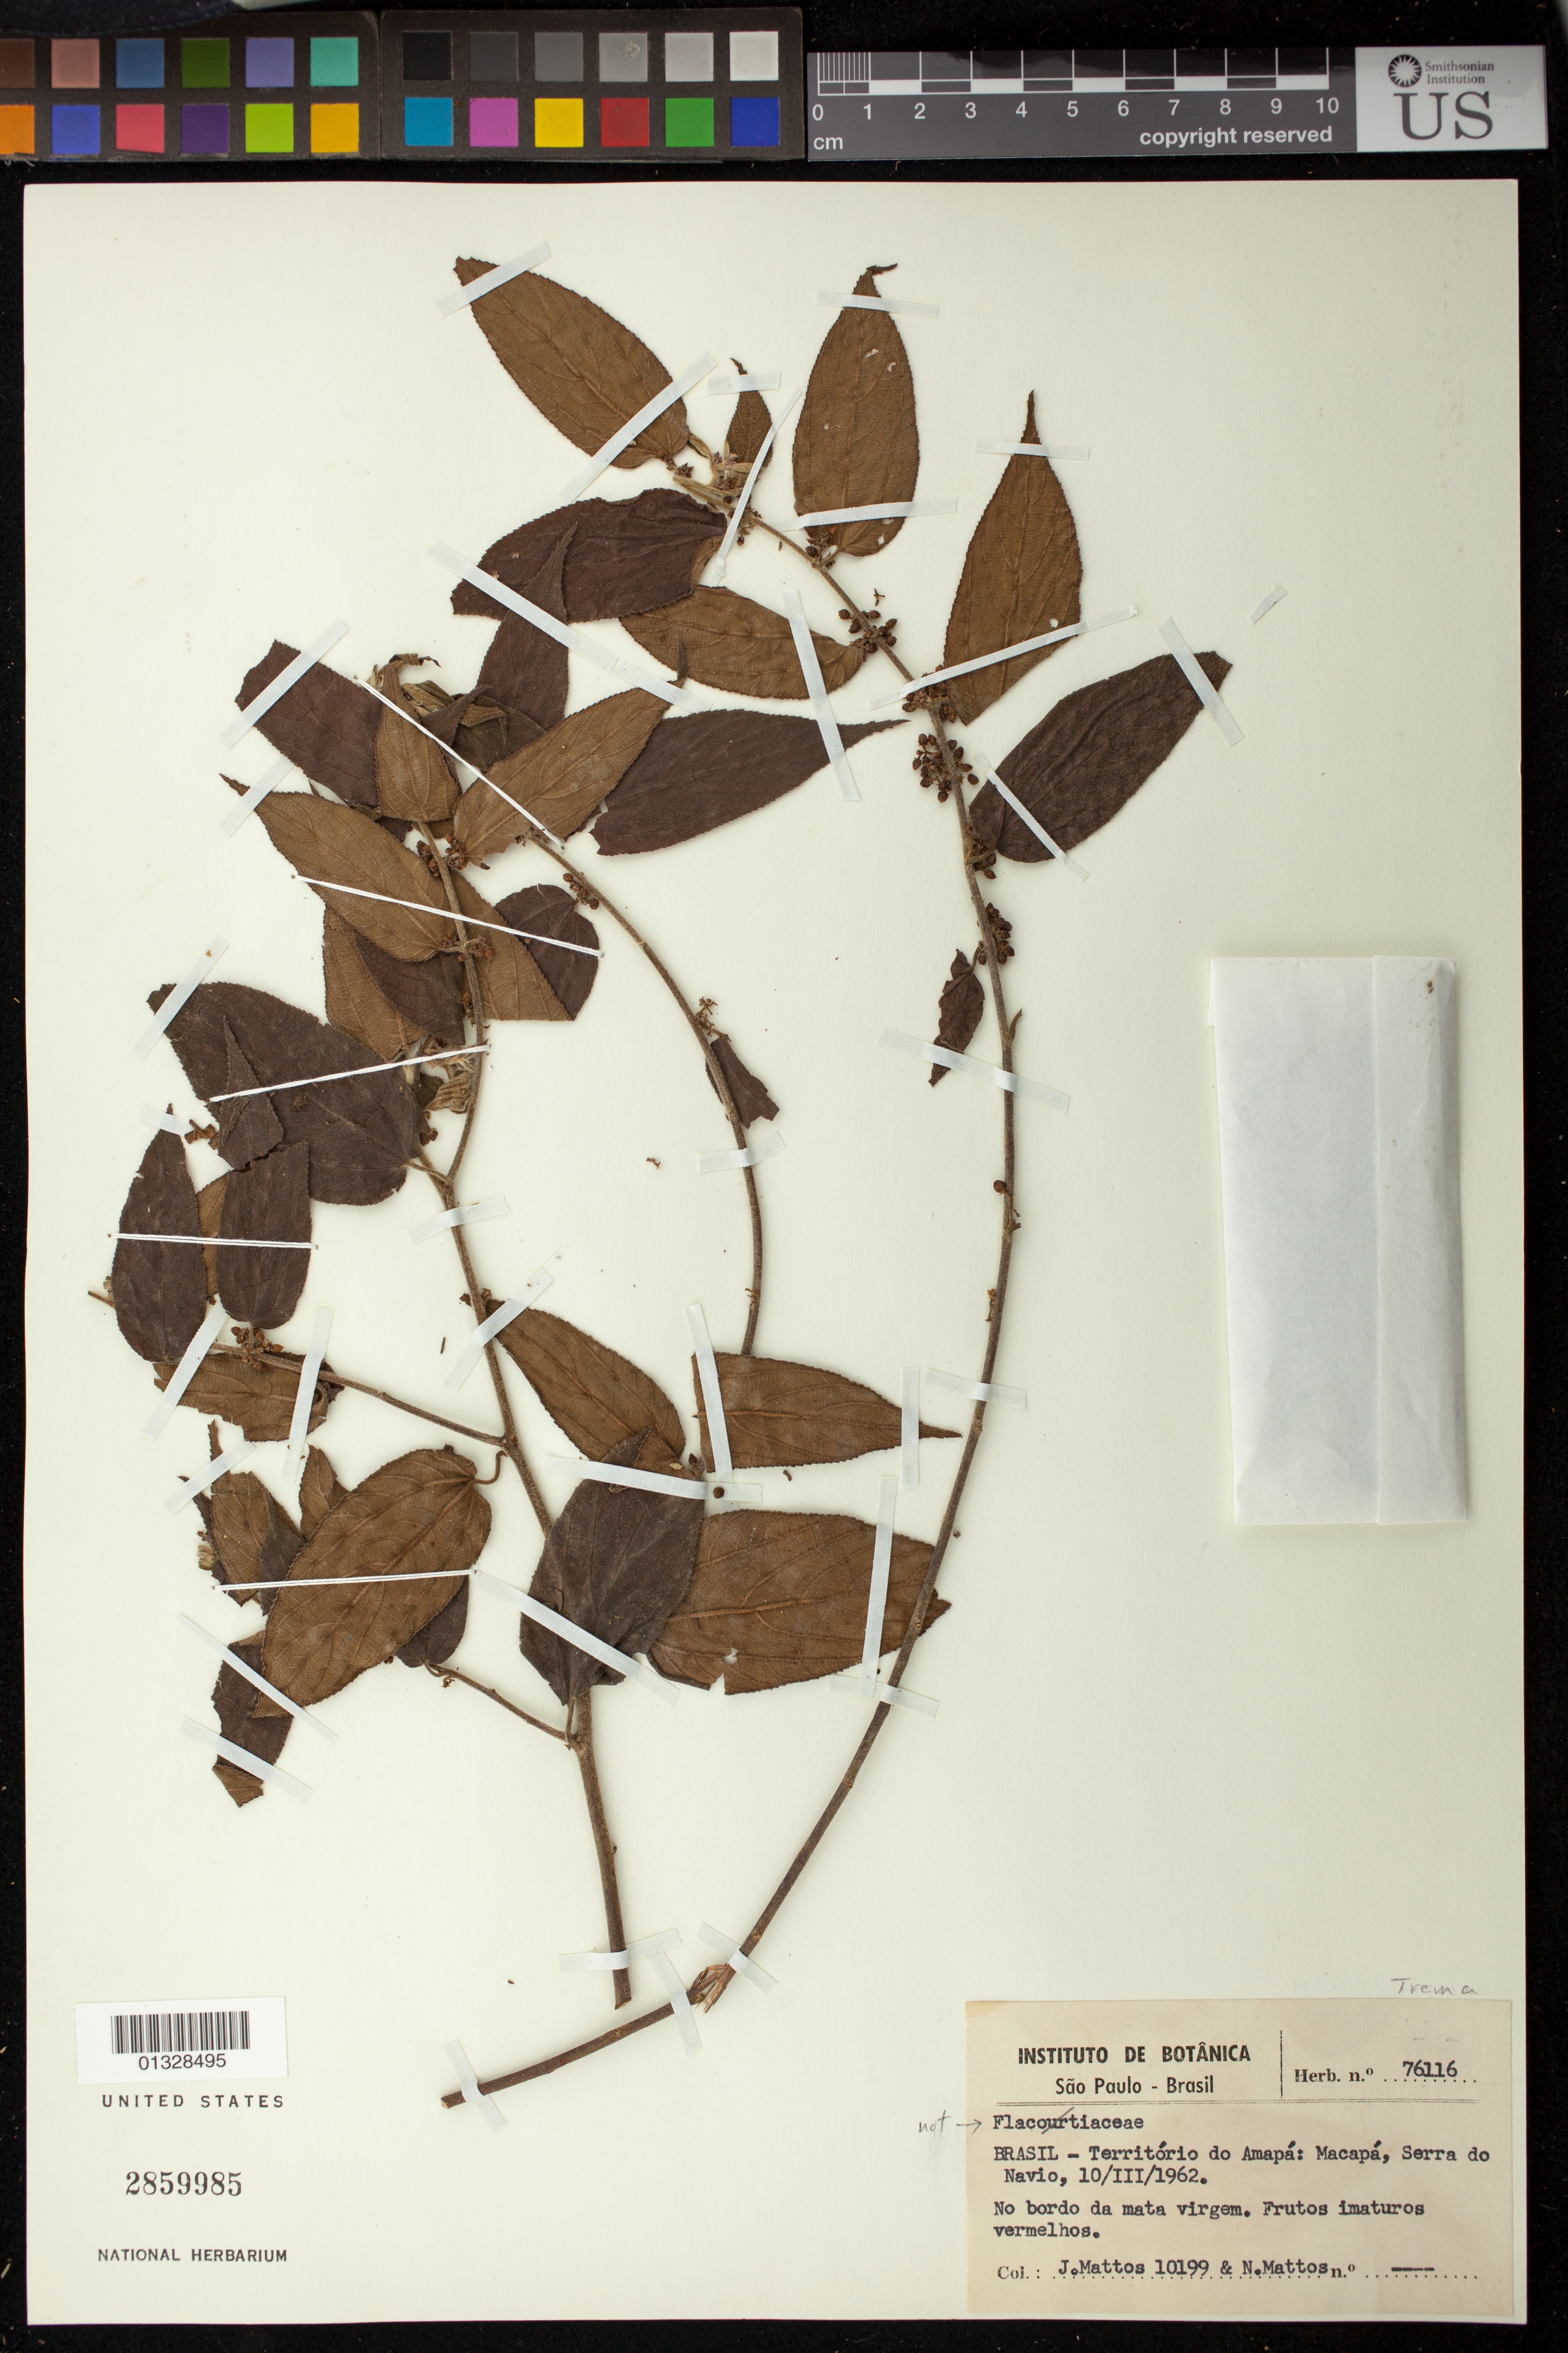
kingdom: Plantae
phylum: Tracheophyta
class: Magnoliopsida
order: Rosales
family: Cannabaceae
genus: Trema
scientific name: Trema micranthum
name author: (L.) Blume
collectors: J. R. de Mattos & N. F. Mattos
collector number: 10199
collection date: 1962-03-10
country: Brazil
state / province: Amapá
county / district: Macapá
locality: Serra do Navio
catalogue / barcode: US 2859985